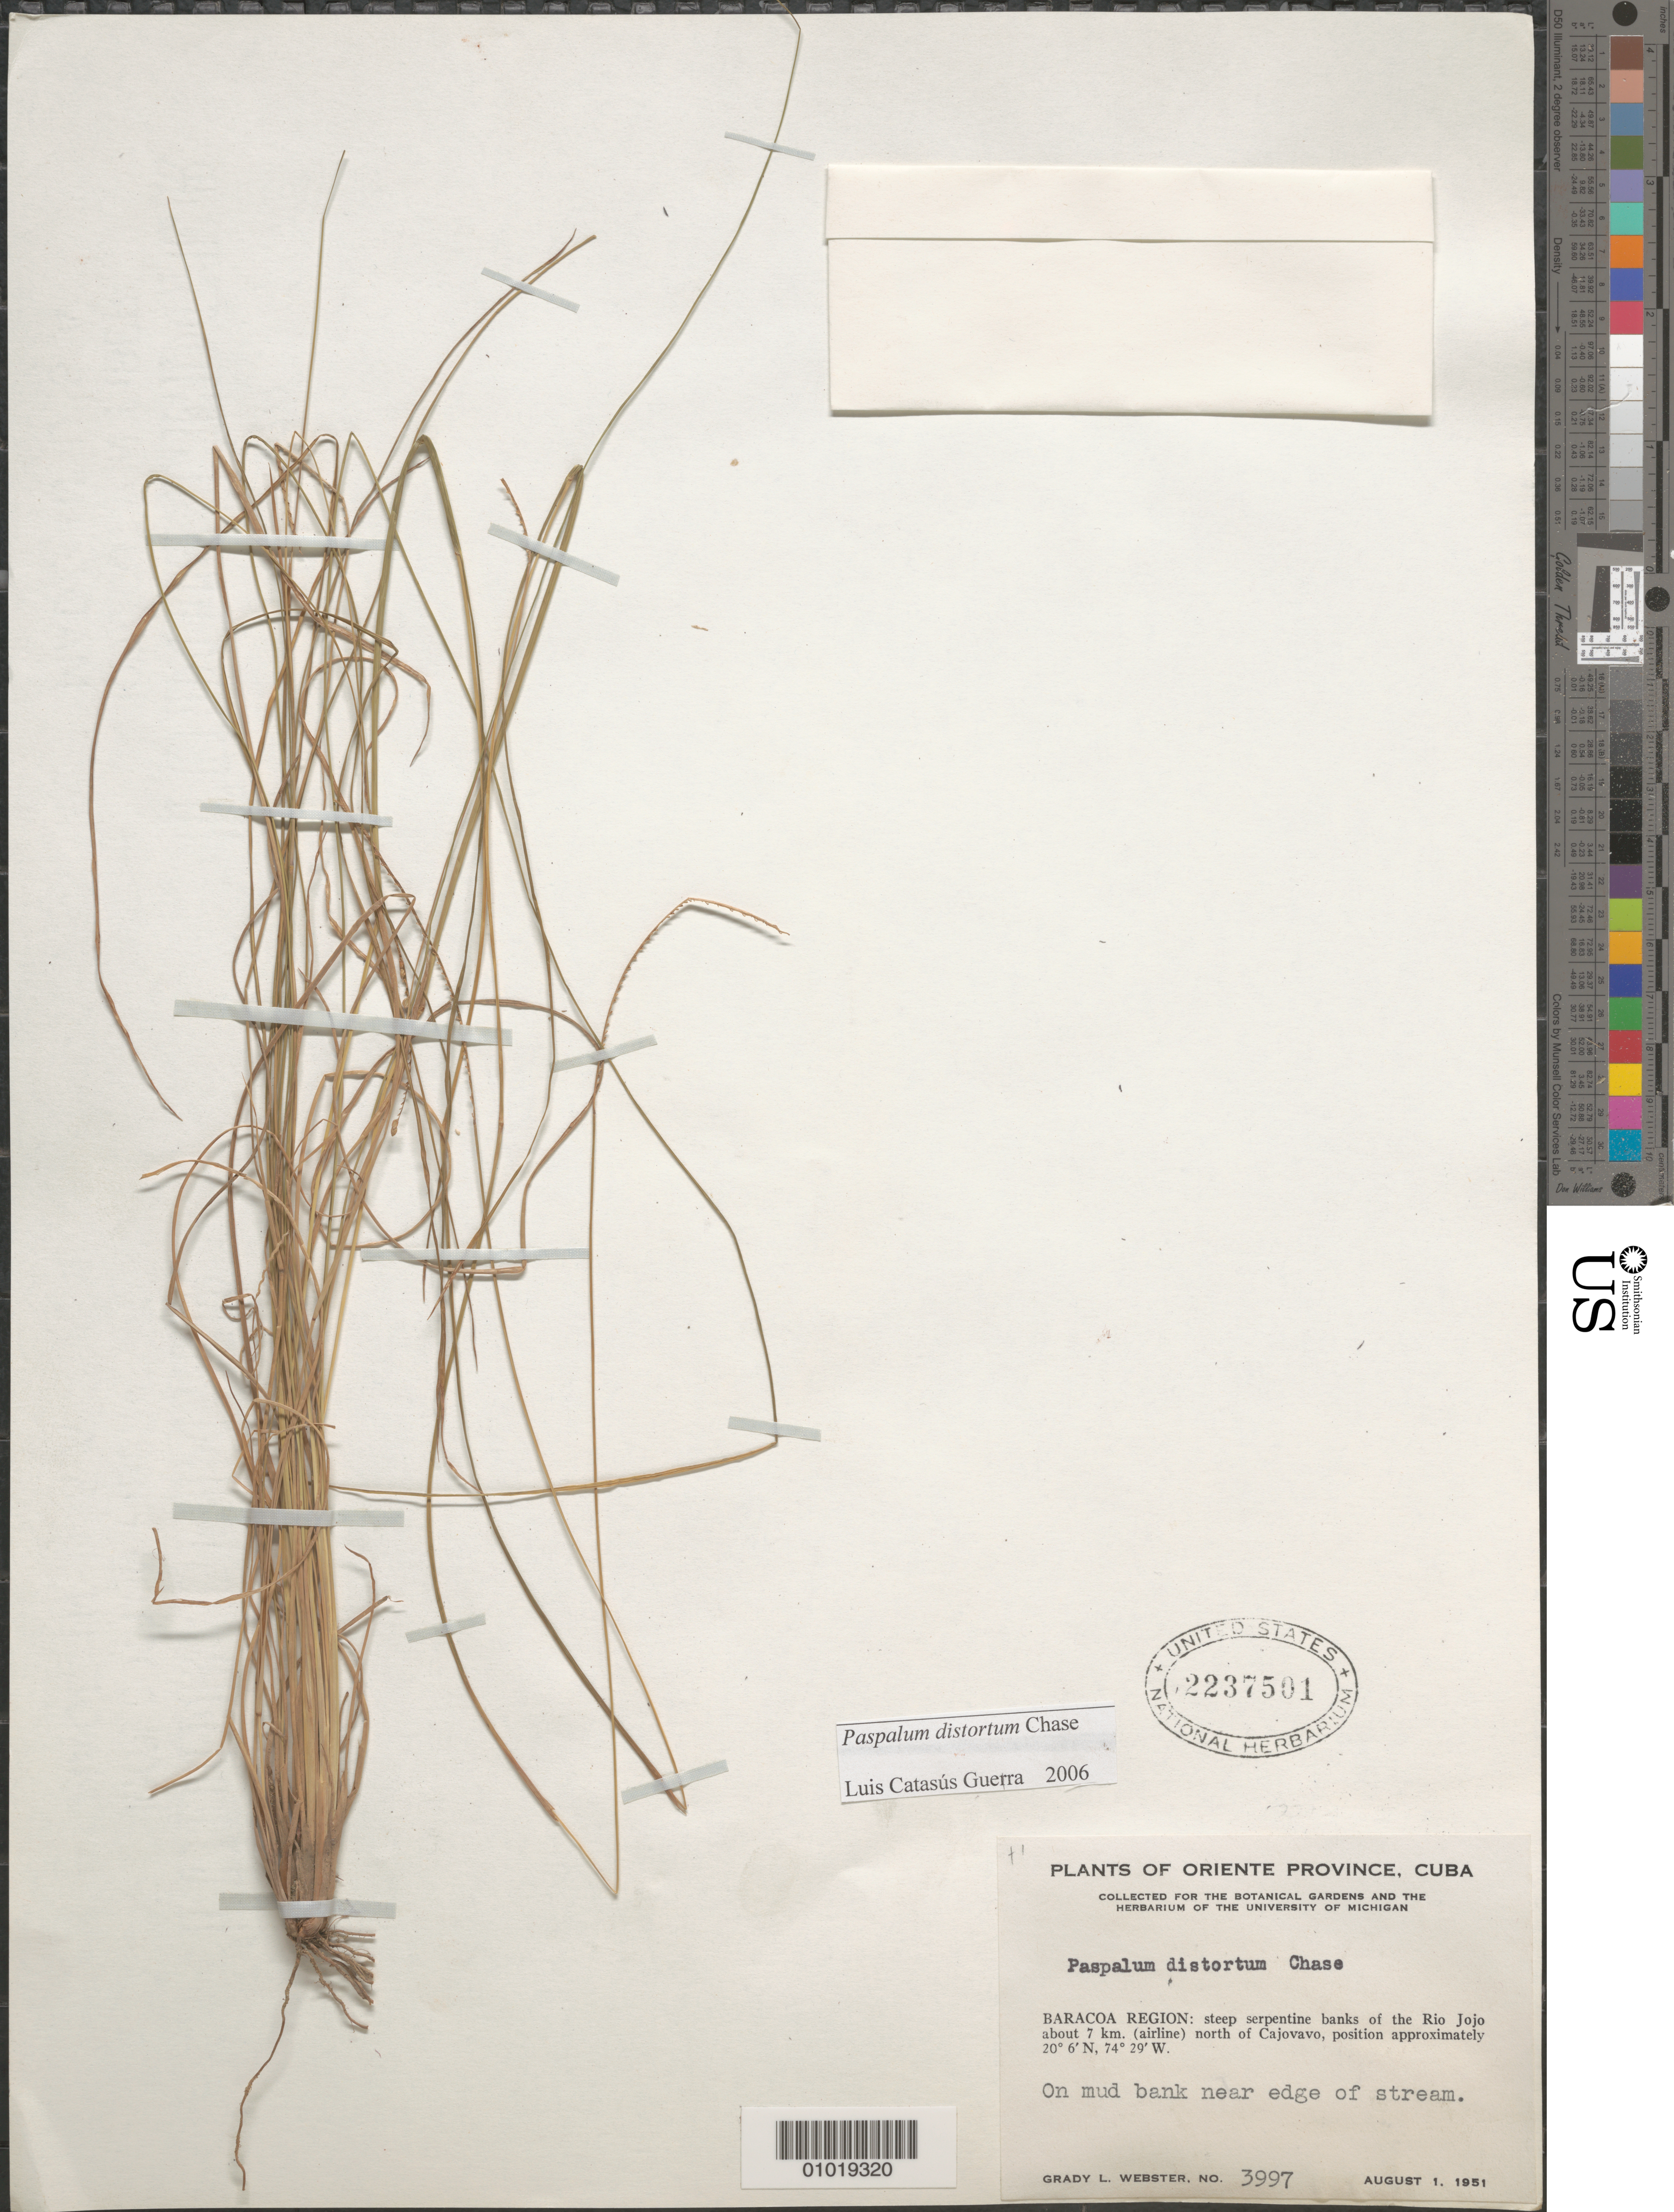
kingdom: Plantae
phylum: Tracheophyta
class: Liliopsida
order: Poales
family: Poaceae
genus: Paspalum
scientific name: Paspalum distortum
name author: Chase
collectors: G. L. Webster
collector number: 3997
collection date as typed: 01 Aug 1951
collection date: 1951-08-01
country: Cuba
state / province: Guantánamo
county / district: Baracoa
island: Cuba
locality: Steep serpentine banks of the Rio Jojo about 7 km (airline) N of Cajovavo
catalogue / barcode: US 2237501